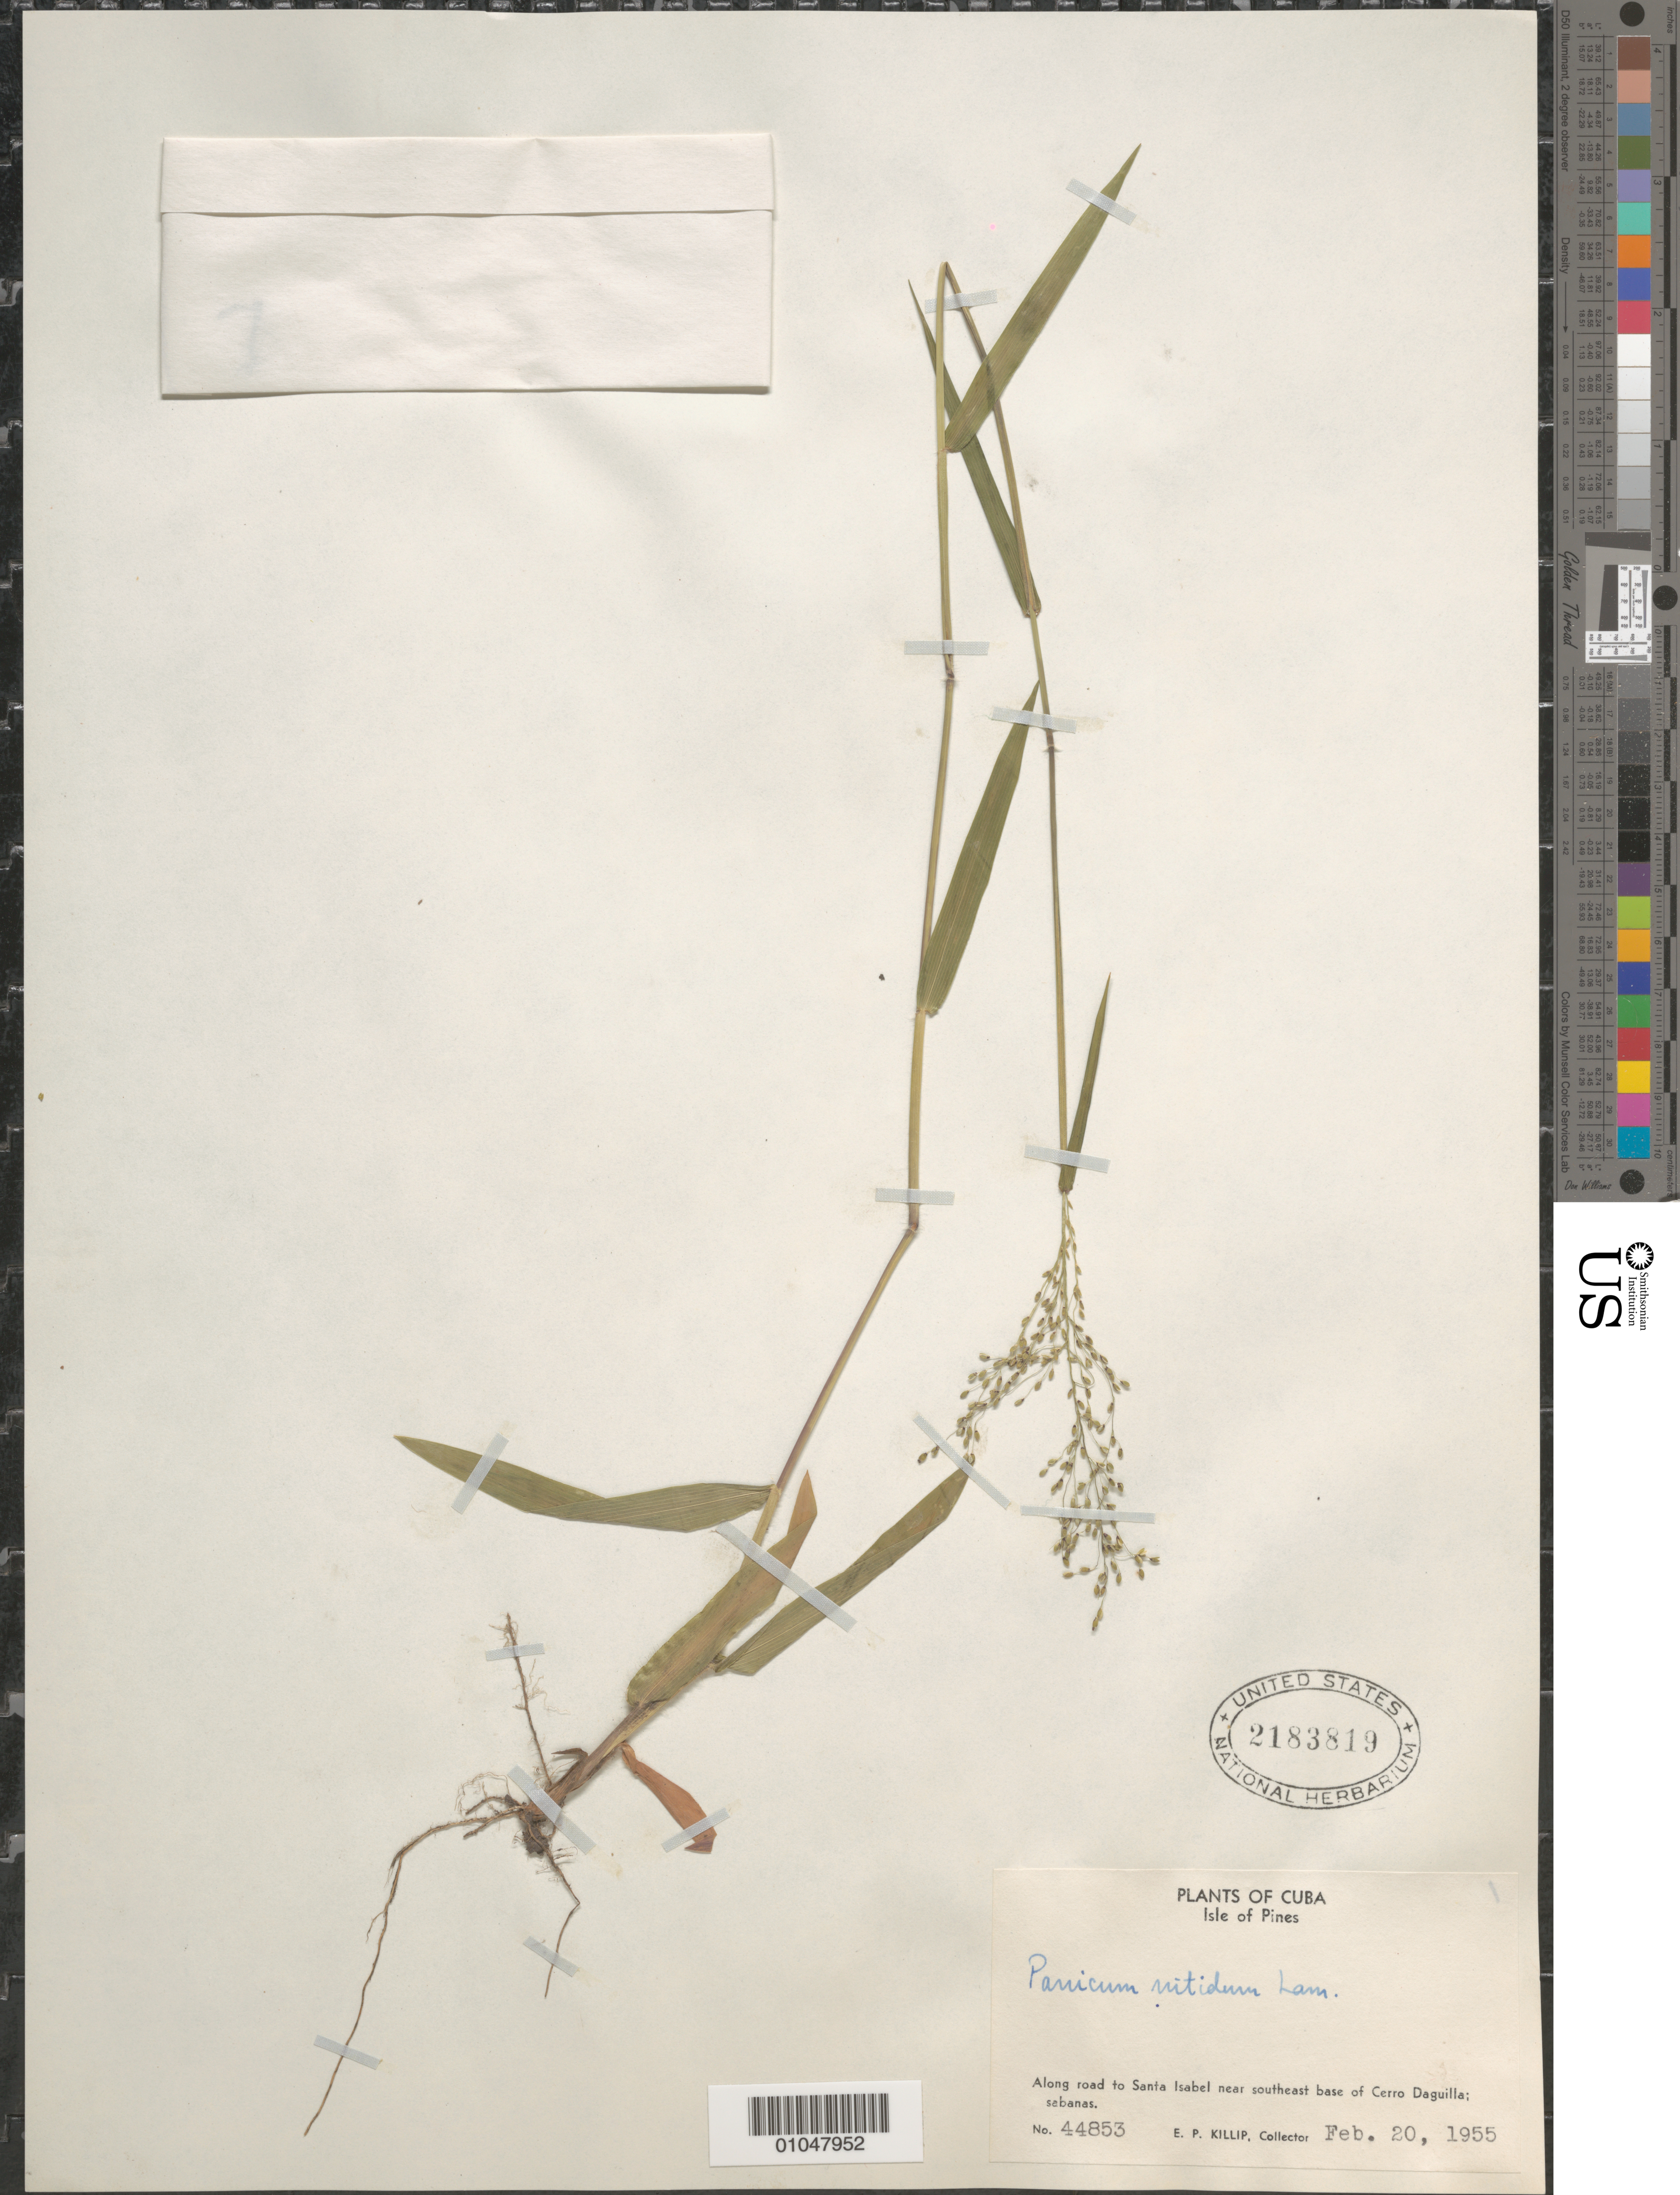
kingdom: Plantae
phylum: Tracheophyta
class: Liliopsida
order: Poales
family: Poaceae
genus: Panicum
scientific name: Panicum nitidum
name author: Lam.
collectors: E. P. Killip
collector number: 44853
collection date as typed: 20 Feb 1955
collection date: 1955-02-20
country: Cuba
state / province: Isla de la Juventud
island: Isla de la Juventud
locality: [Isle of Pines], Along rd to Santa Isabel near SE base of CErro Daguilla, in savannas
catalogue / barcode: US 2183819